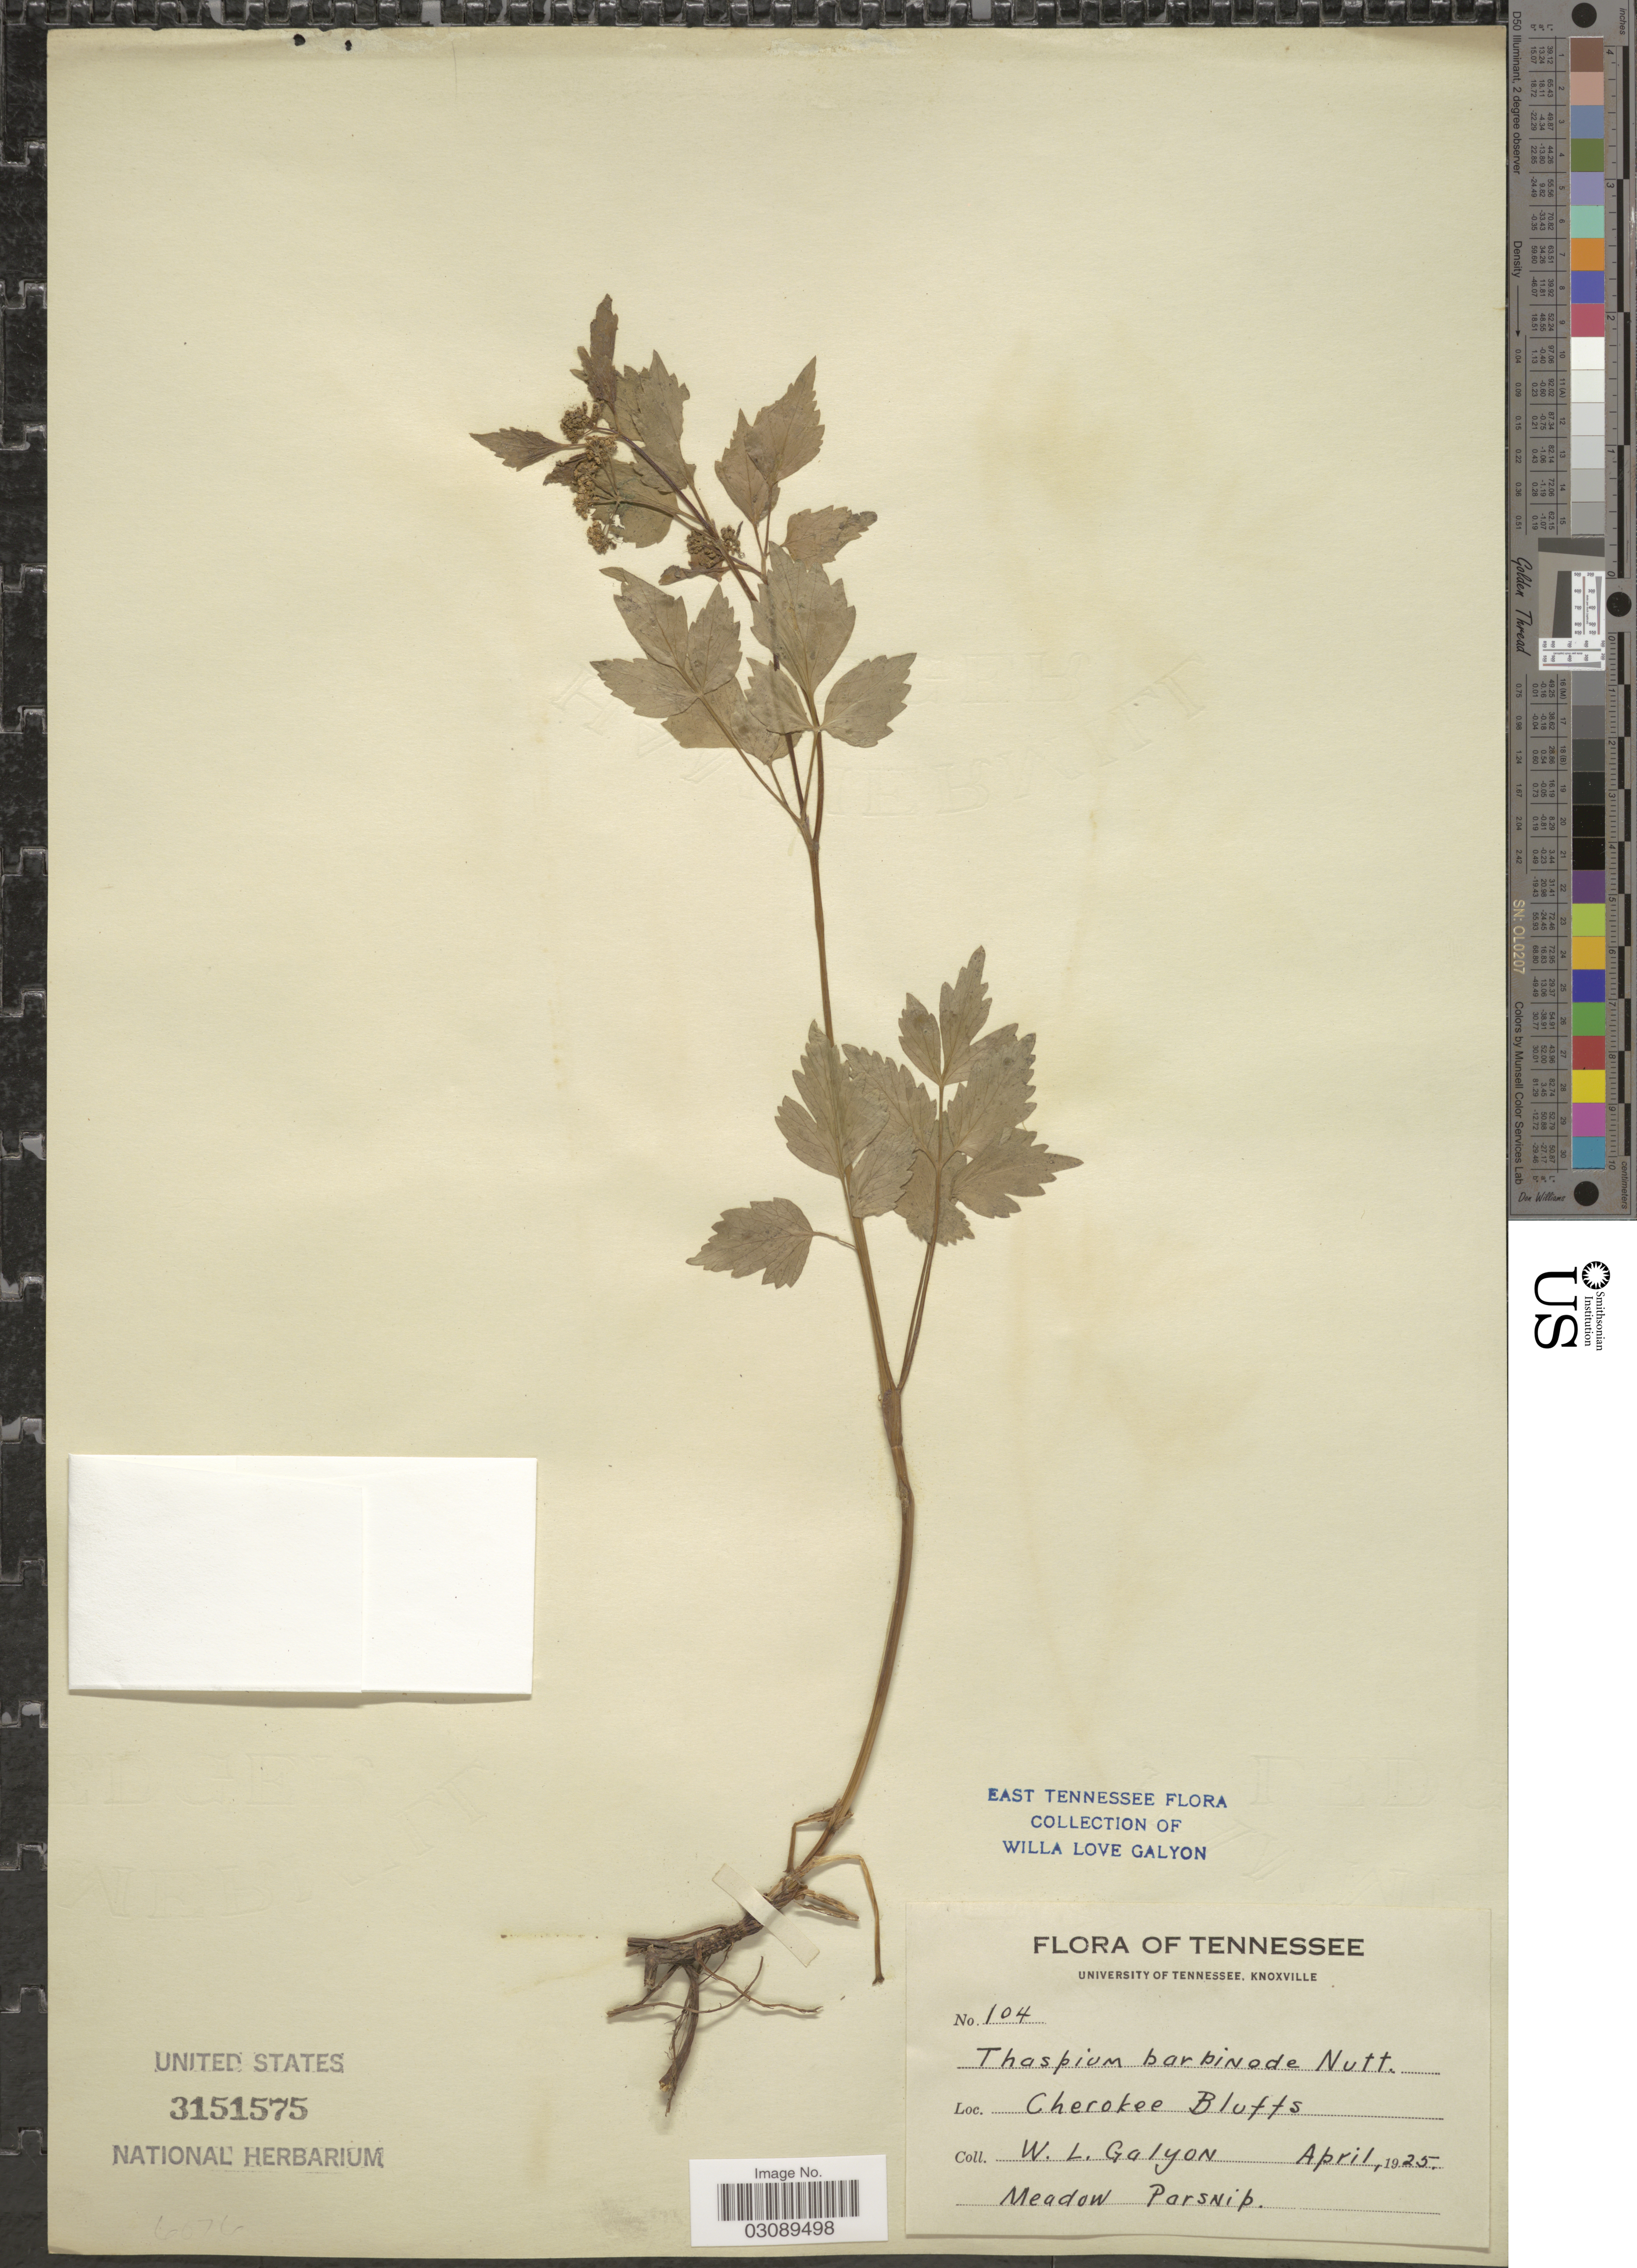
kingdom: Plantae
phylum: Tracheophyta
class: Magnoliopsida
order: Apiales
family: Apiaceae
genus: Thaspium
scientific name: Thaspium barbinode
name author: (Michx.) Nutt.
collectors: W. Galyon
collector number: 104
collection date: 1925-04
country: United States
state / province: Tennessee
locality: Cherokee Bluffs. East Tennessee.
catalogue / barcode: US 3151575